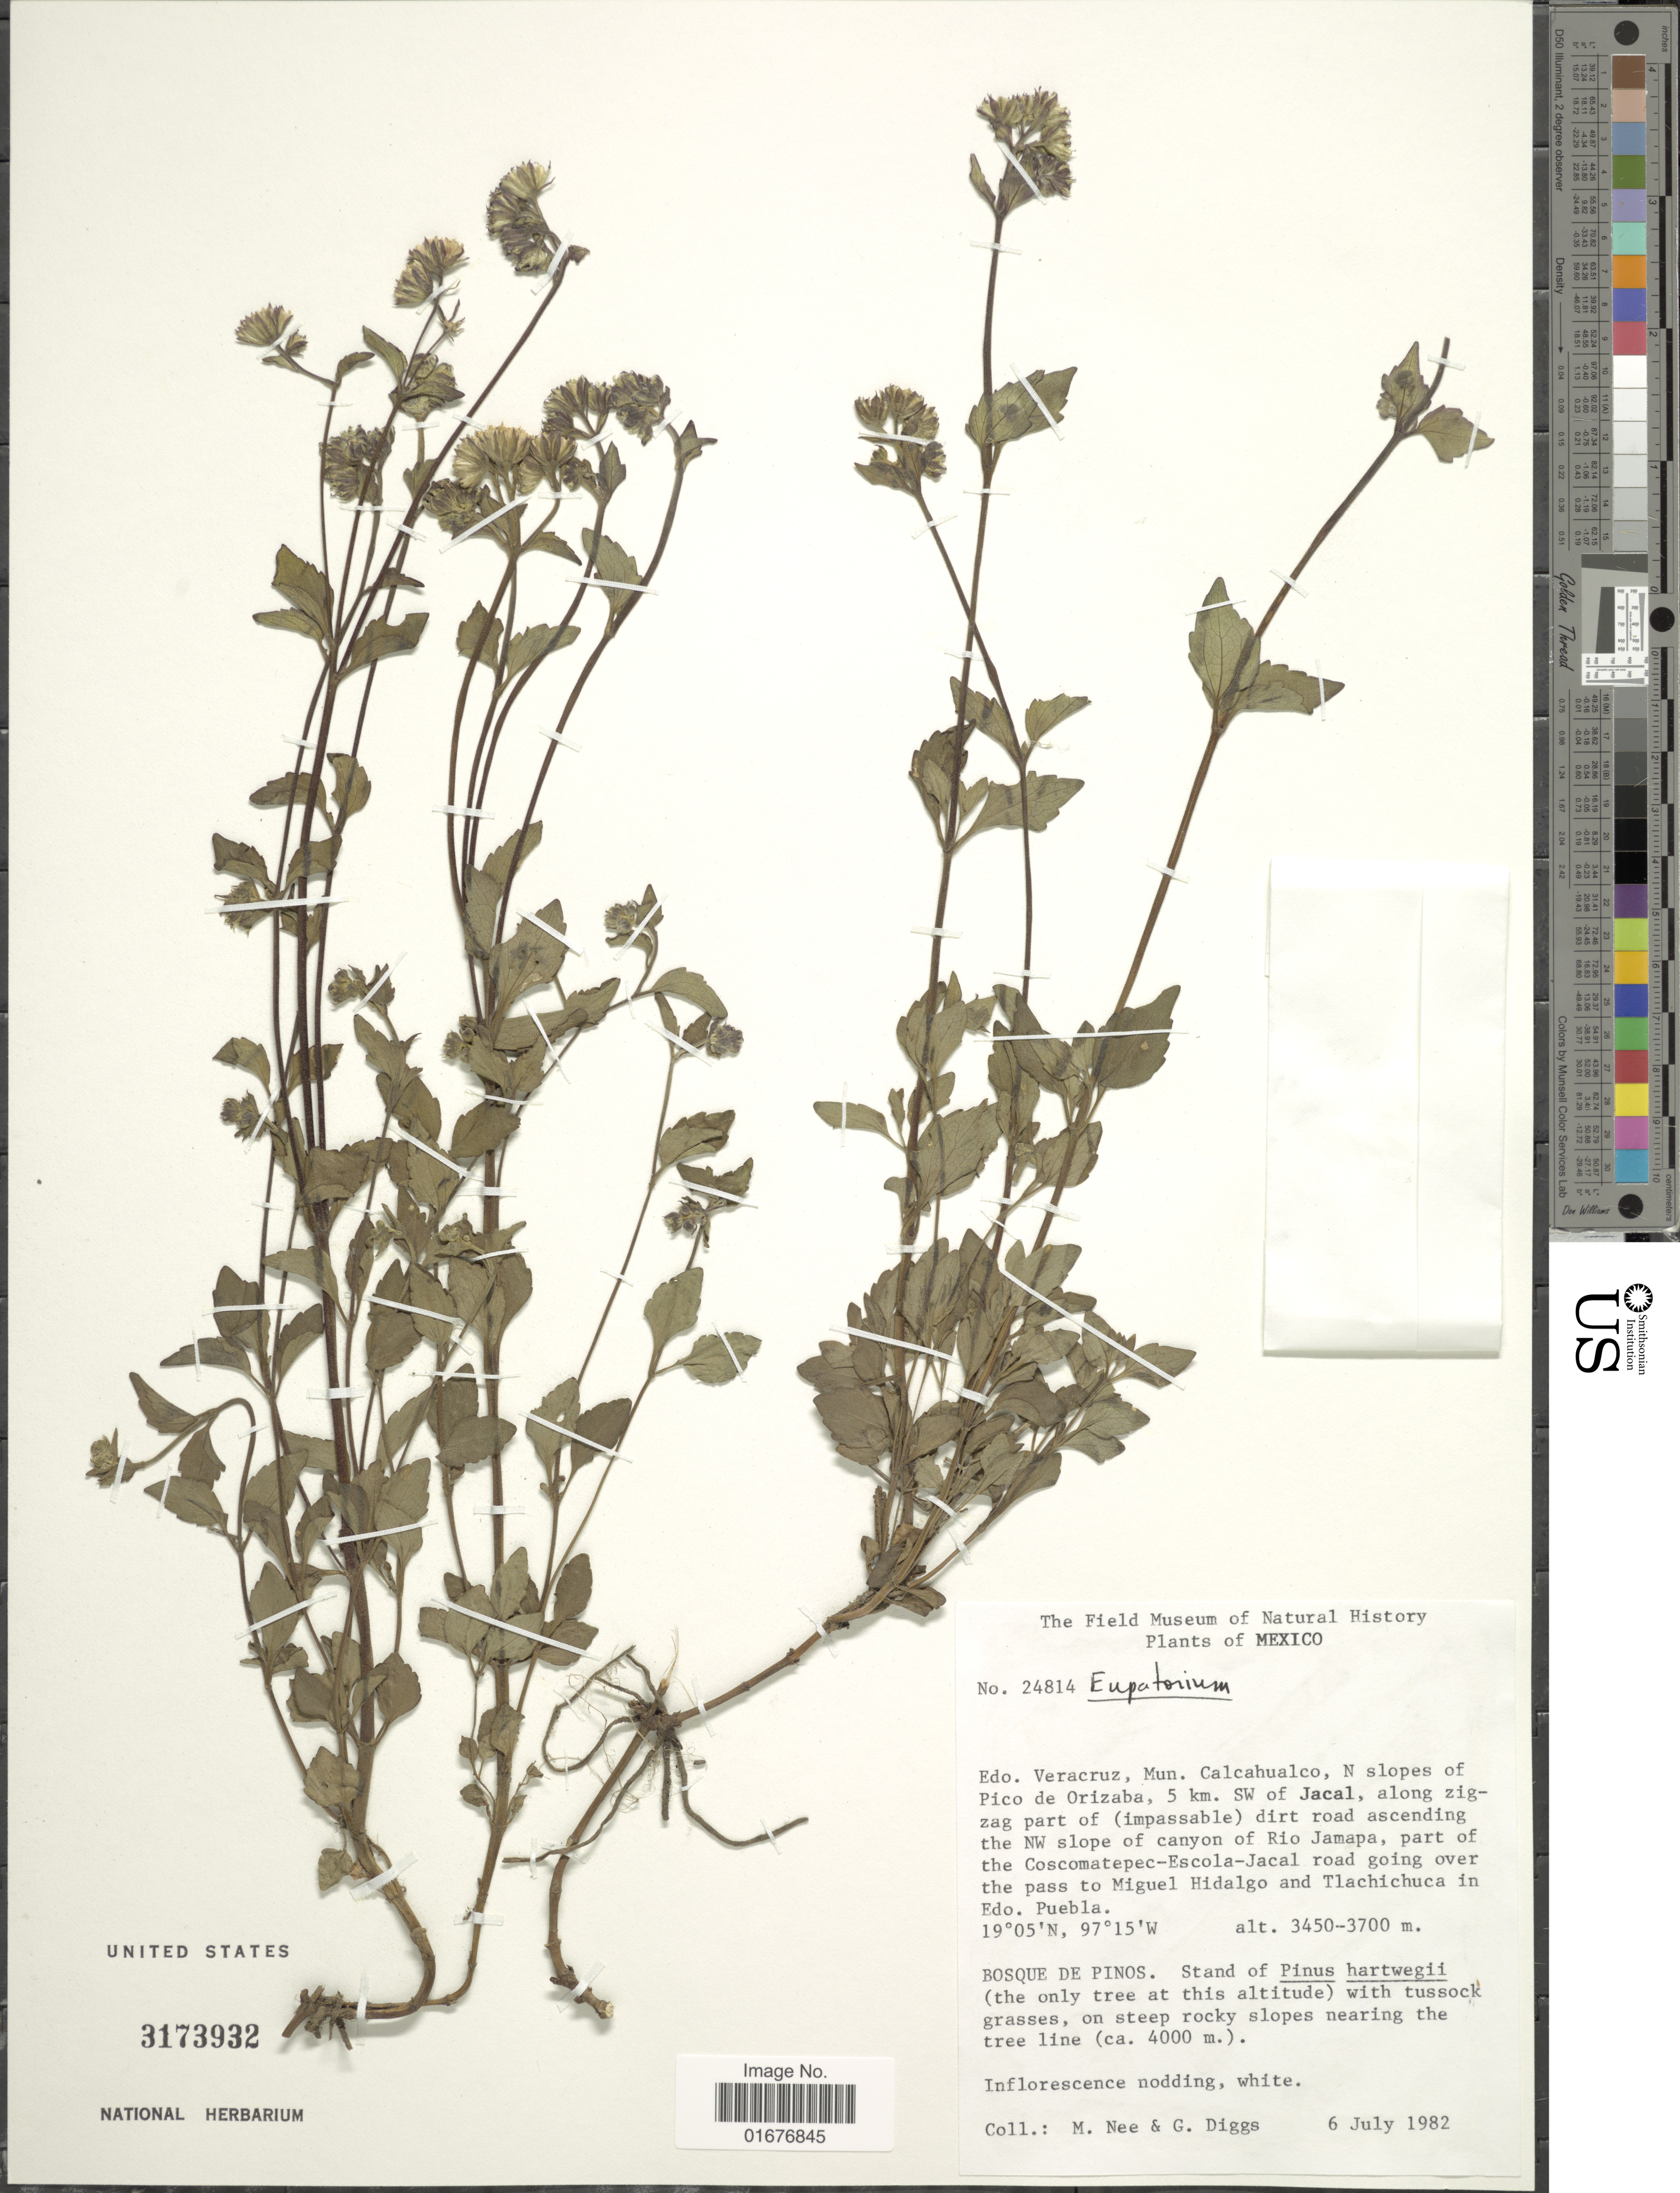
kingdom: Plantae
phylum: Tracheophyta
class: Magnoliopsida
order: Asterales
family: Asteraceae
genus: Ageratina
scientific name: Ageratina schaffneri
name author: (Sch. Bip. ex B.L. Rob.) R.M. King & H. Rob.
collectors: M. Nee & G. Diggs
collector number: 24814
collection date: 1982-07-06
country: Mexico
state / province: Veracruz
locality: Edo. Veracruz, Mun. Calhualco, N slopes of Pico de Orizaba, 5 km. SW of Jacal, along zigzag part of (impassable) dirt road ascending the NW slope of canyon of Rio Jamapa, part of the Coscomatepec- Escola- Jacal road going over the pass to Miguel Hidalgo and Tlachichuca in Edo. Puebla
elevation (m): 3450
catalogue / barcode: US 3173932